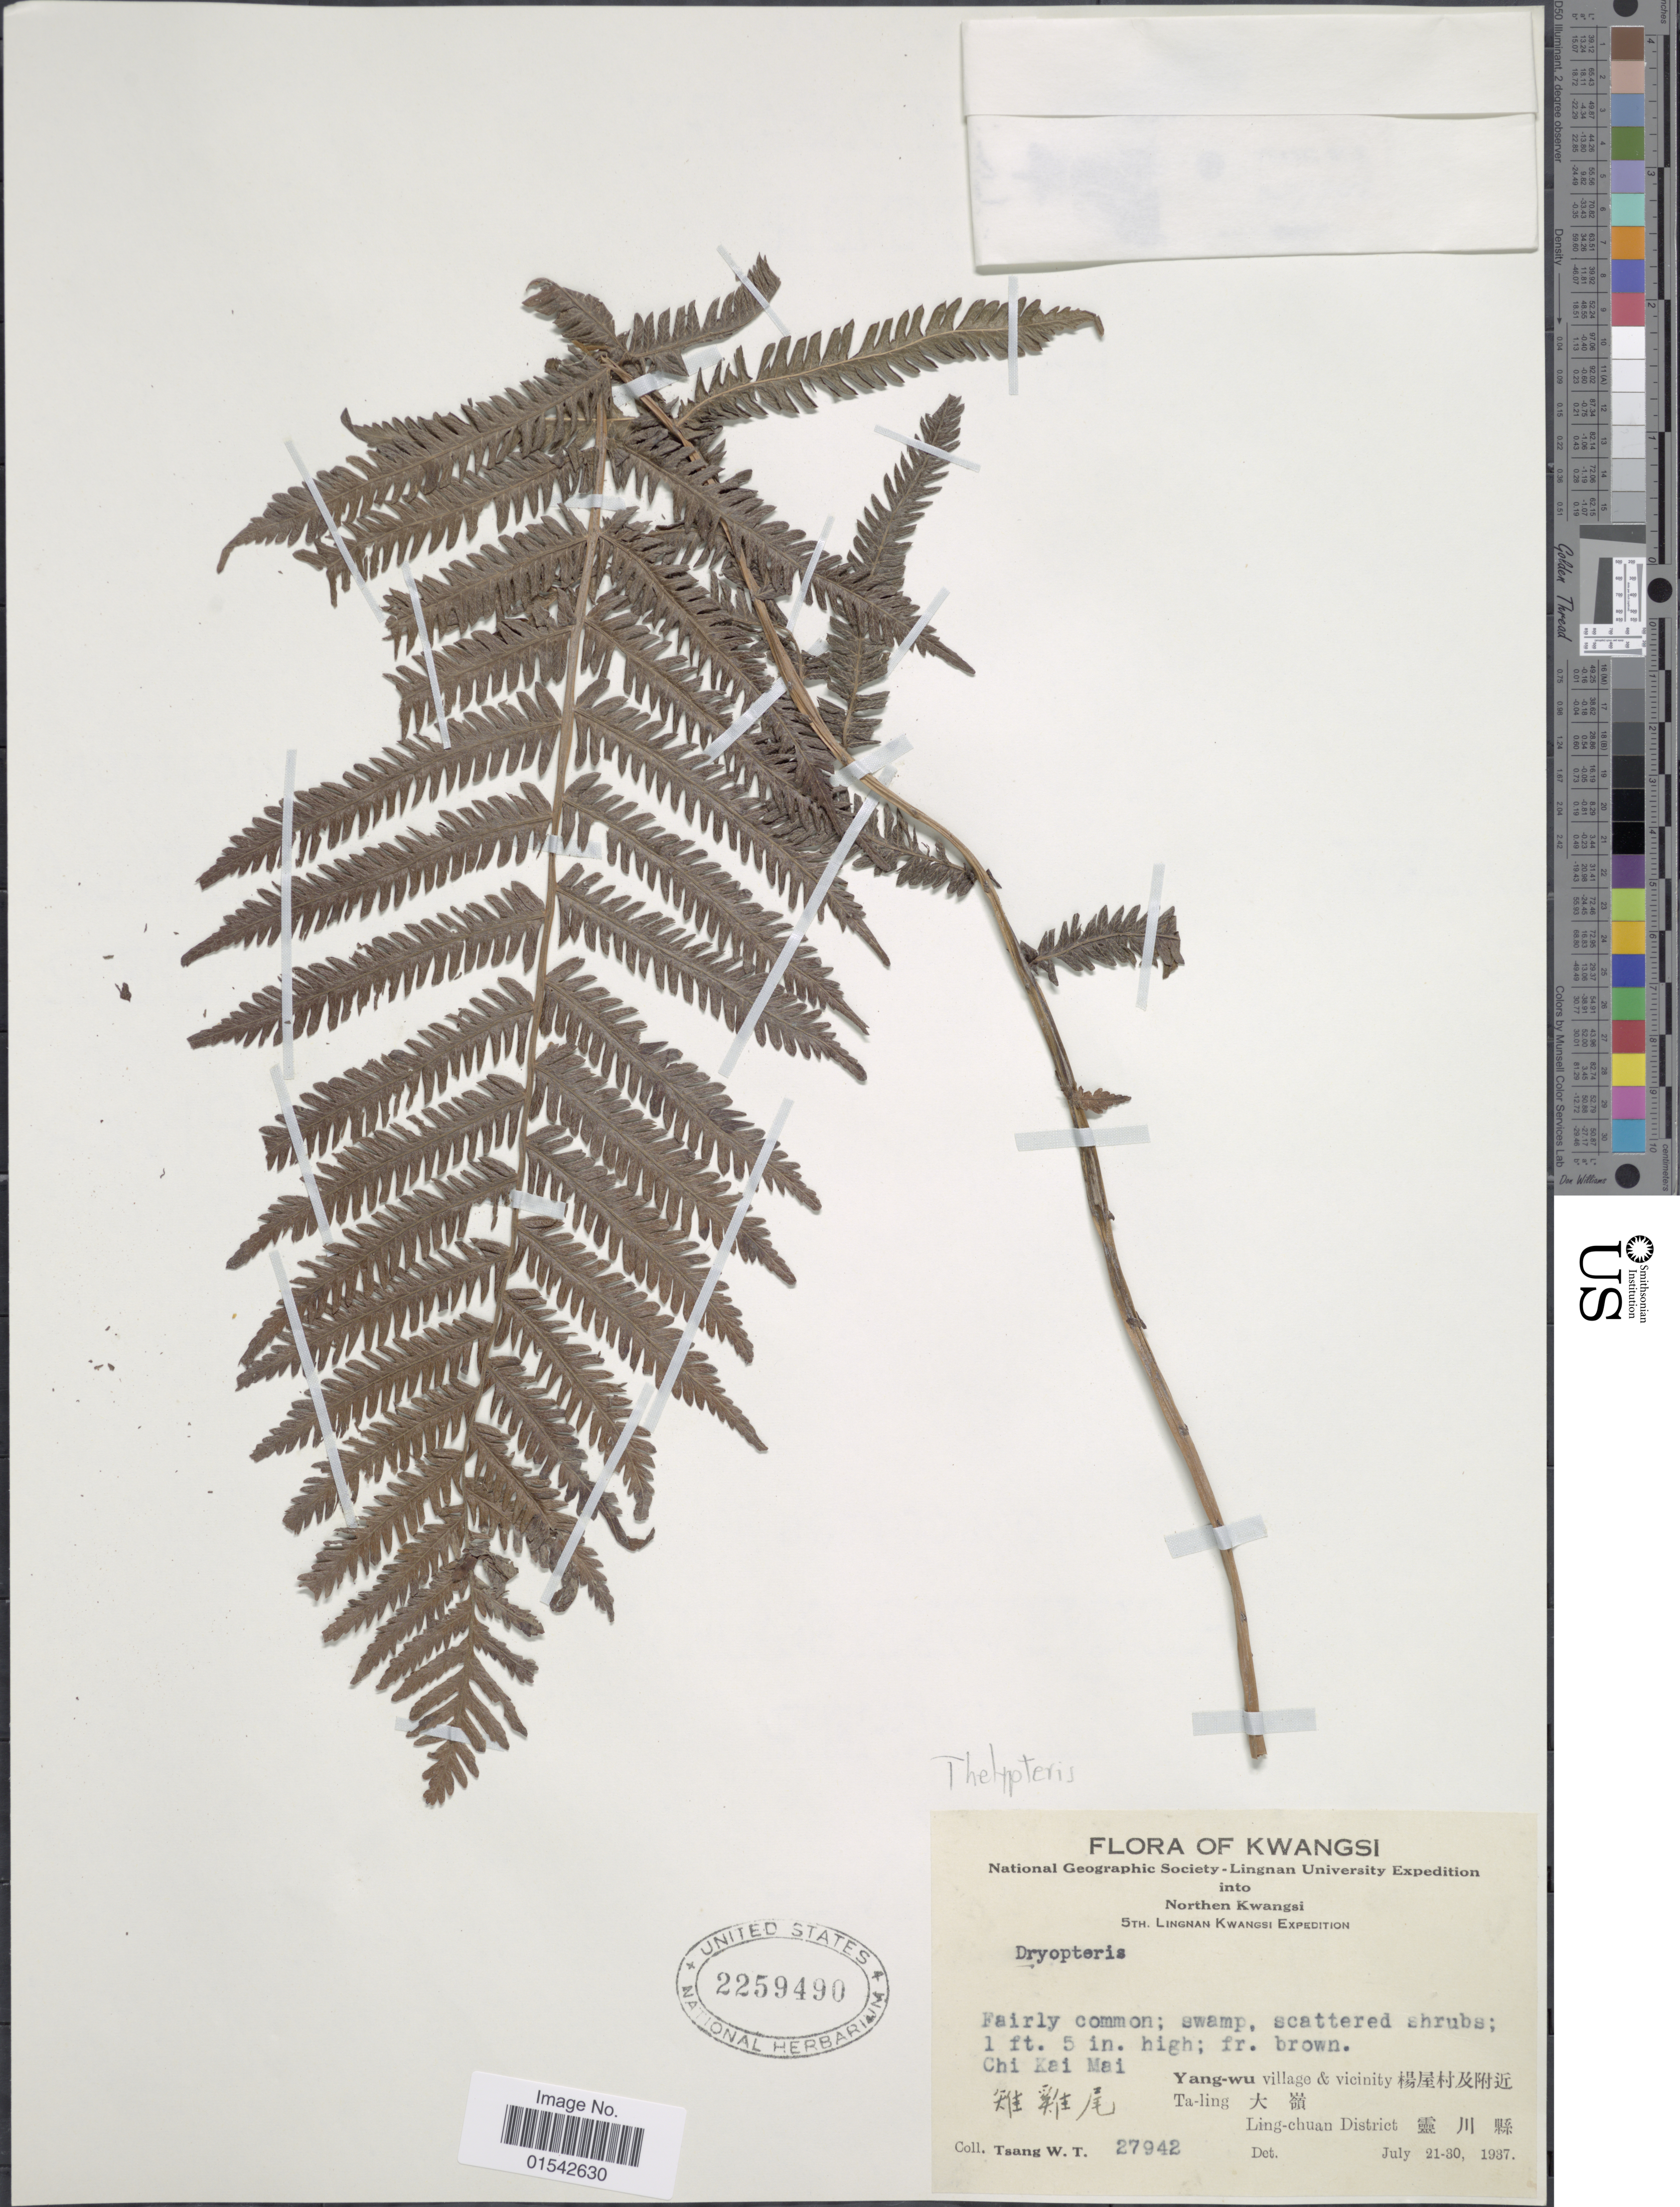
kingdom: Plantae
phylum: Tracheophyta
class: Polypodiopsida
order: Polypodiales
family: Thelypteridaceae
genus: Cyclosorus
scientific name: Cyclosorus sp.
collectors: W. T. Tsang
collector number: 27942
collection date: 1937-07-21/1937-07-30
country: China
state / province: Guangxi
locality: Kwasi,Chi Kai Mai, Yang-wu village & vicinity, Ta-ling, Ling-chuan District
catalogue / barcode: US 2259490